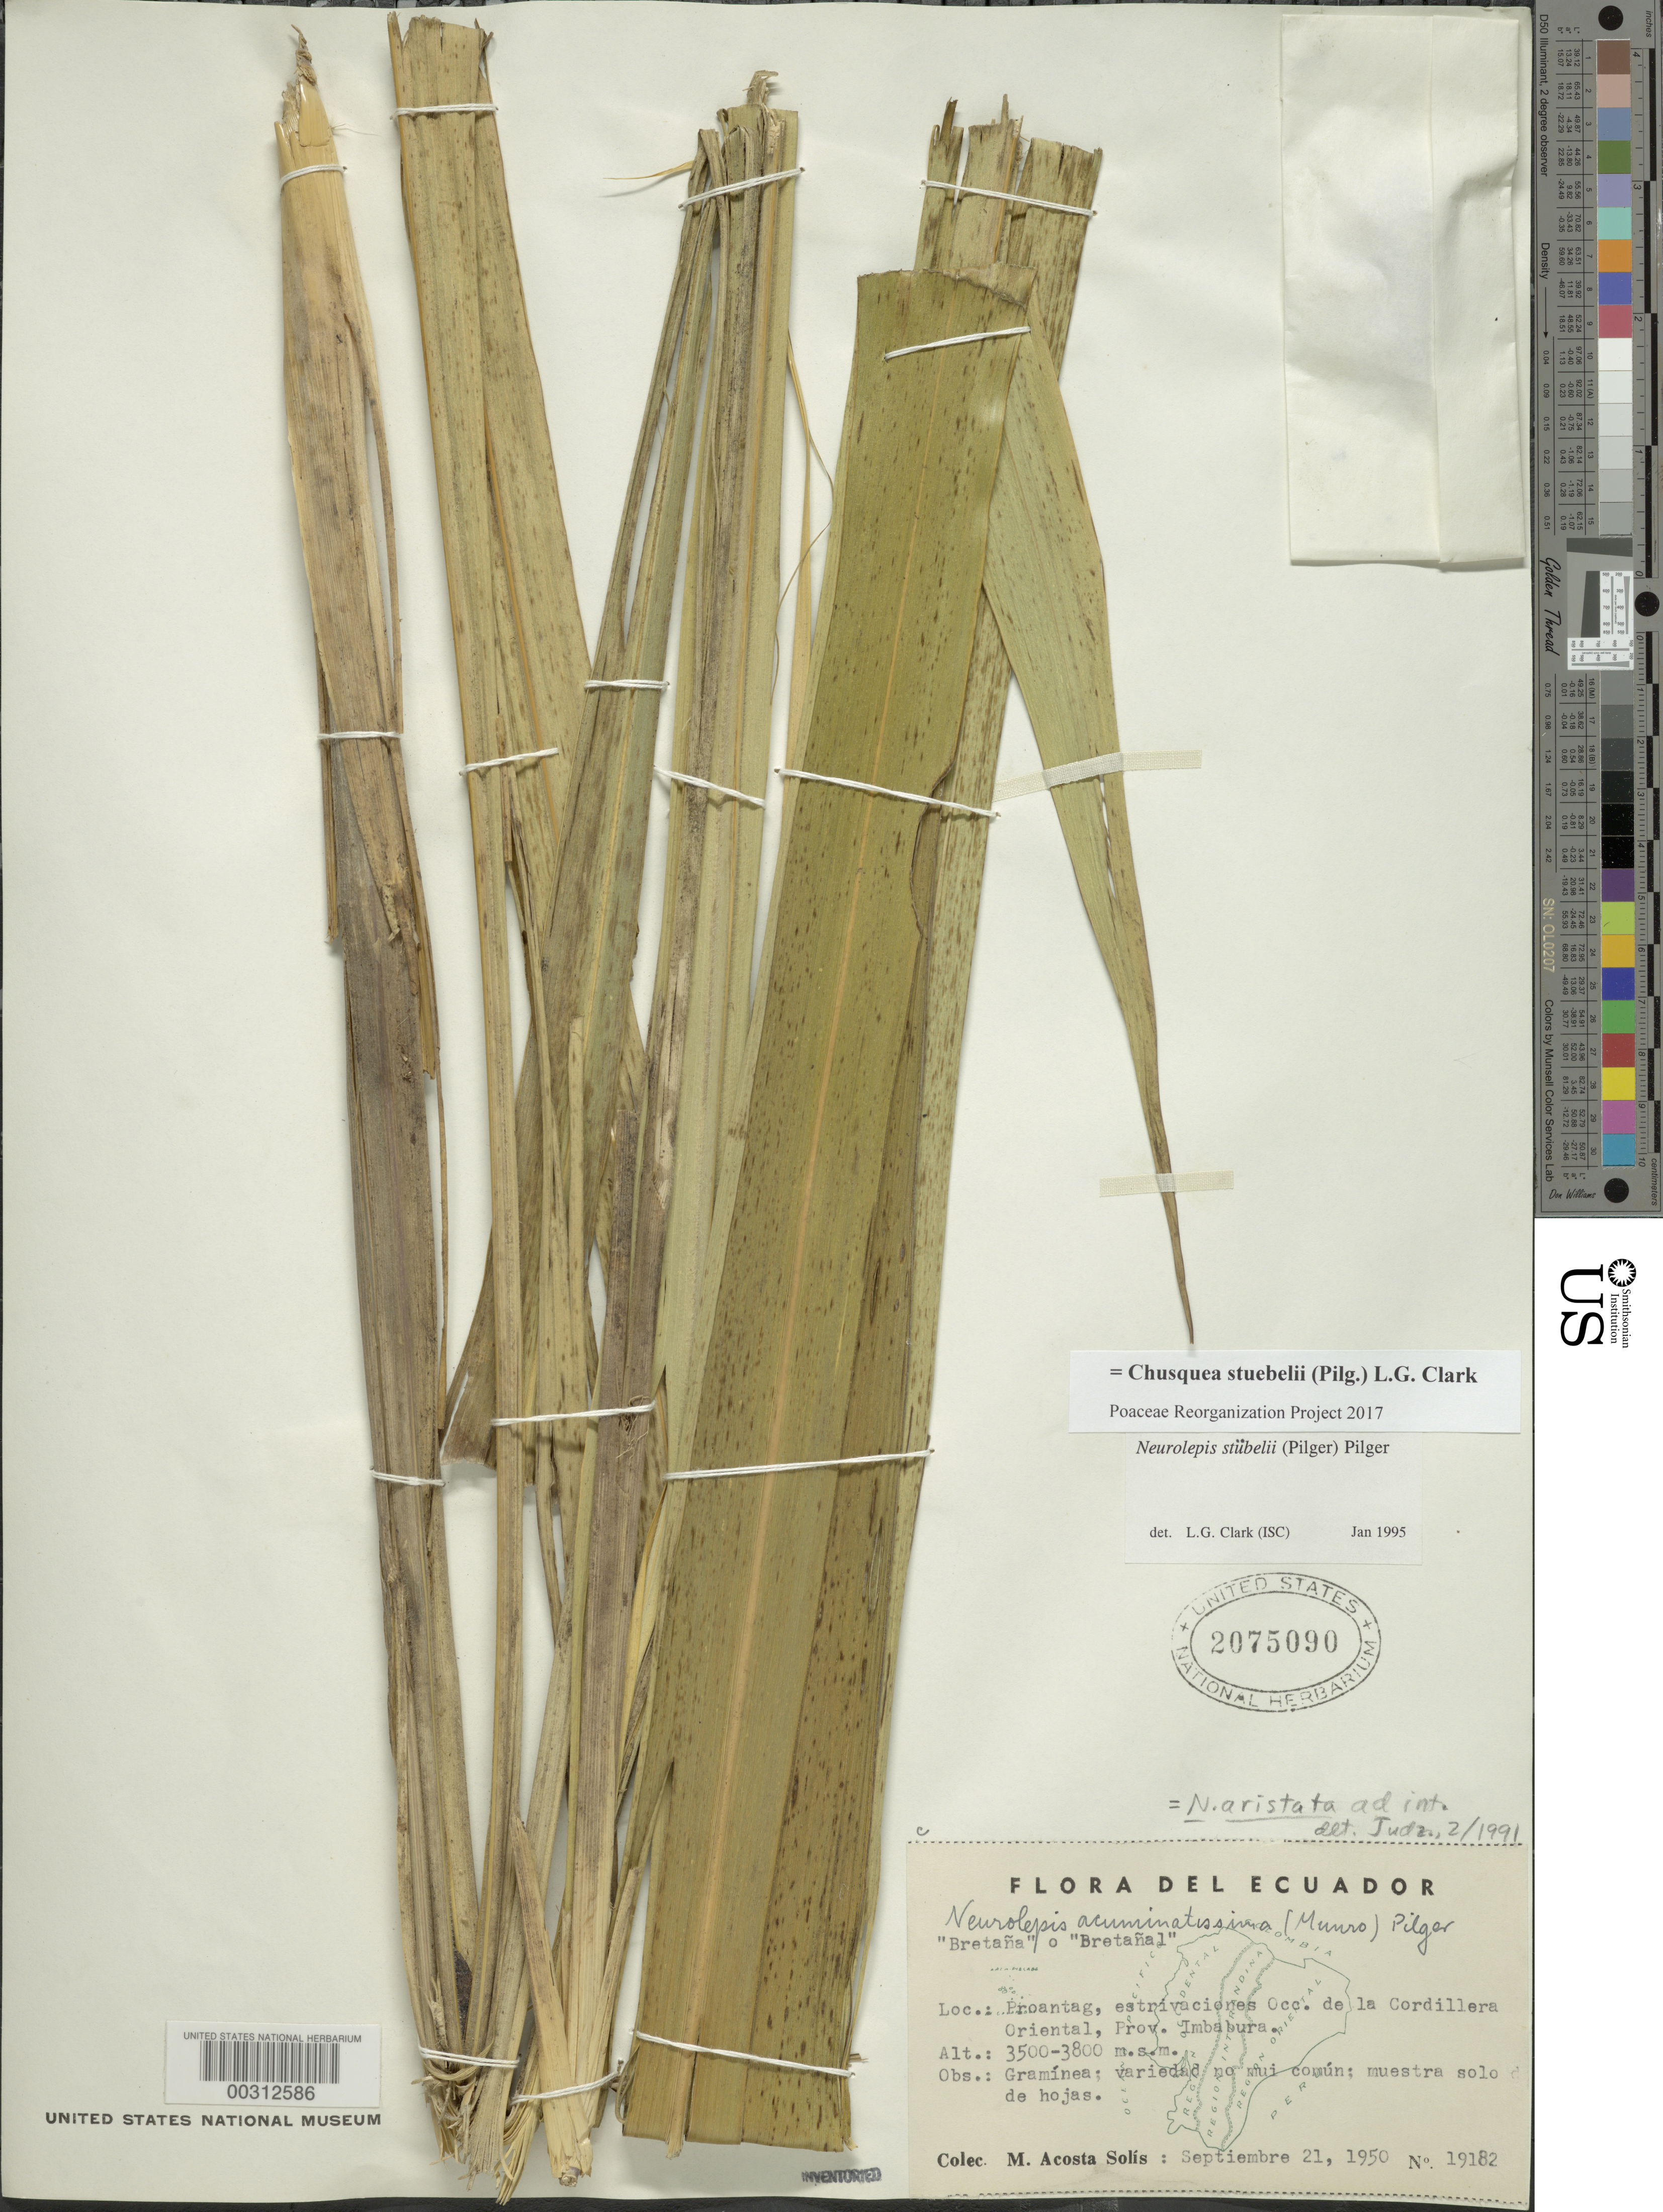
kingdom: Plantae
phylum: Tracheophyta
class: Liliopsida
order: Poales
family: Poaceae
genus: Chusquea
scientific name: Chusquea stuebelii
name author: (Pilg.) L.G. Clark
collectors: M. Acosta Solis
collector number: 19182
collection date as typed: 21 Sep 1950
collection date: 1950-09-21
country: Ecuador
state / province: Imbabura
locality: Proadtag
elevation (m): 3500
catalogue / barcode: US 2075090